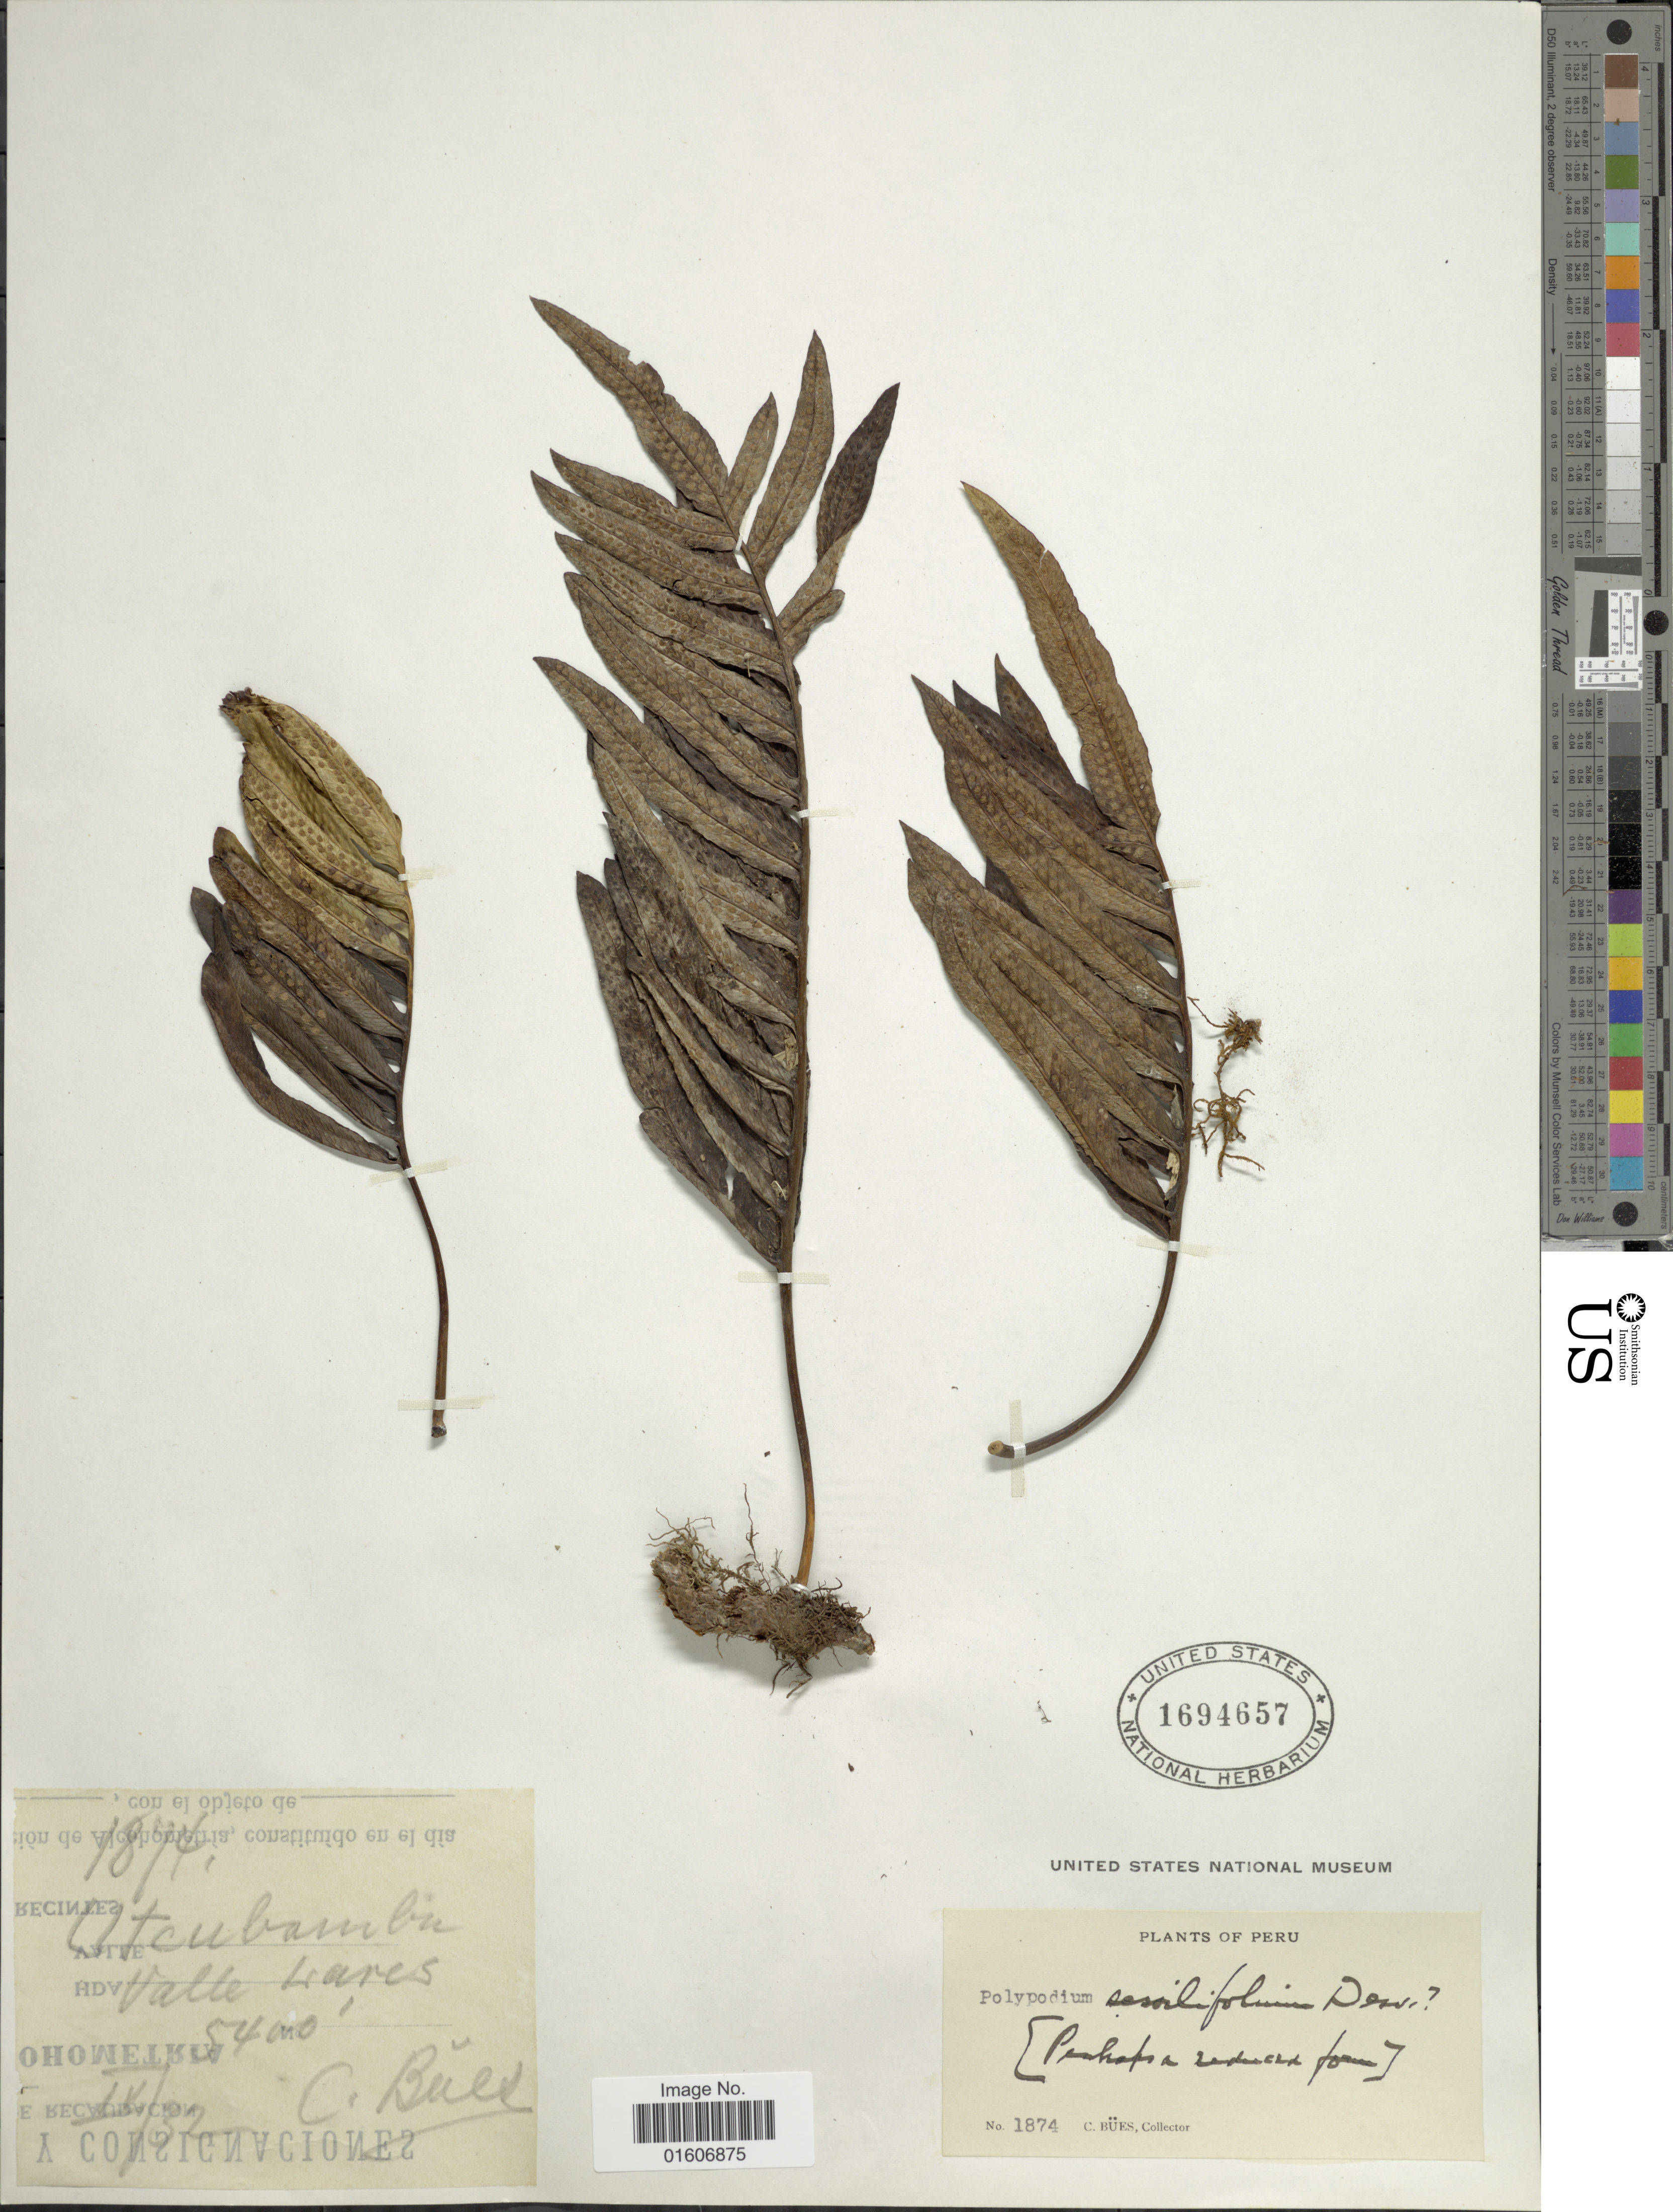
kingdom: Plantae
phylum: Tracheophyta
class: Polypodiopsida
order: Polypodiales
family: Polypodiaceae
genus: Serpocaulon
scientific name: Serpocaulon sessilifolium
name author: (Desv.) A.R. Sm.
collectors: C. Bues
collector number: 1874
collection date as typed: Transcribed d/m/y: /4/32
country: Peru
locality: Utcubamba, Valle Lares.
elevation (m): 1646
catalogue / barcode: US 1694657